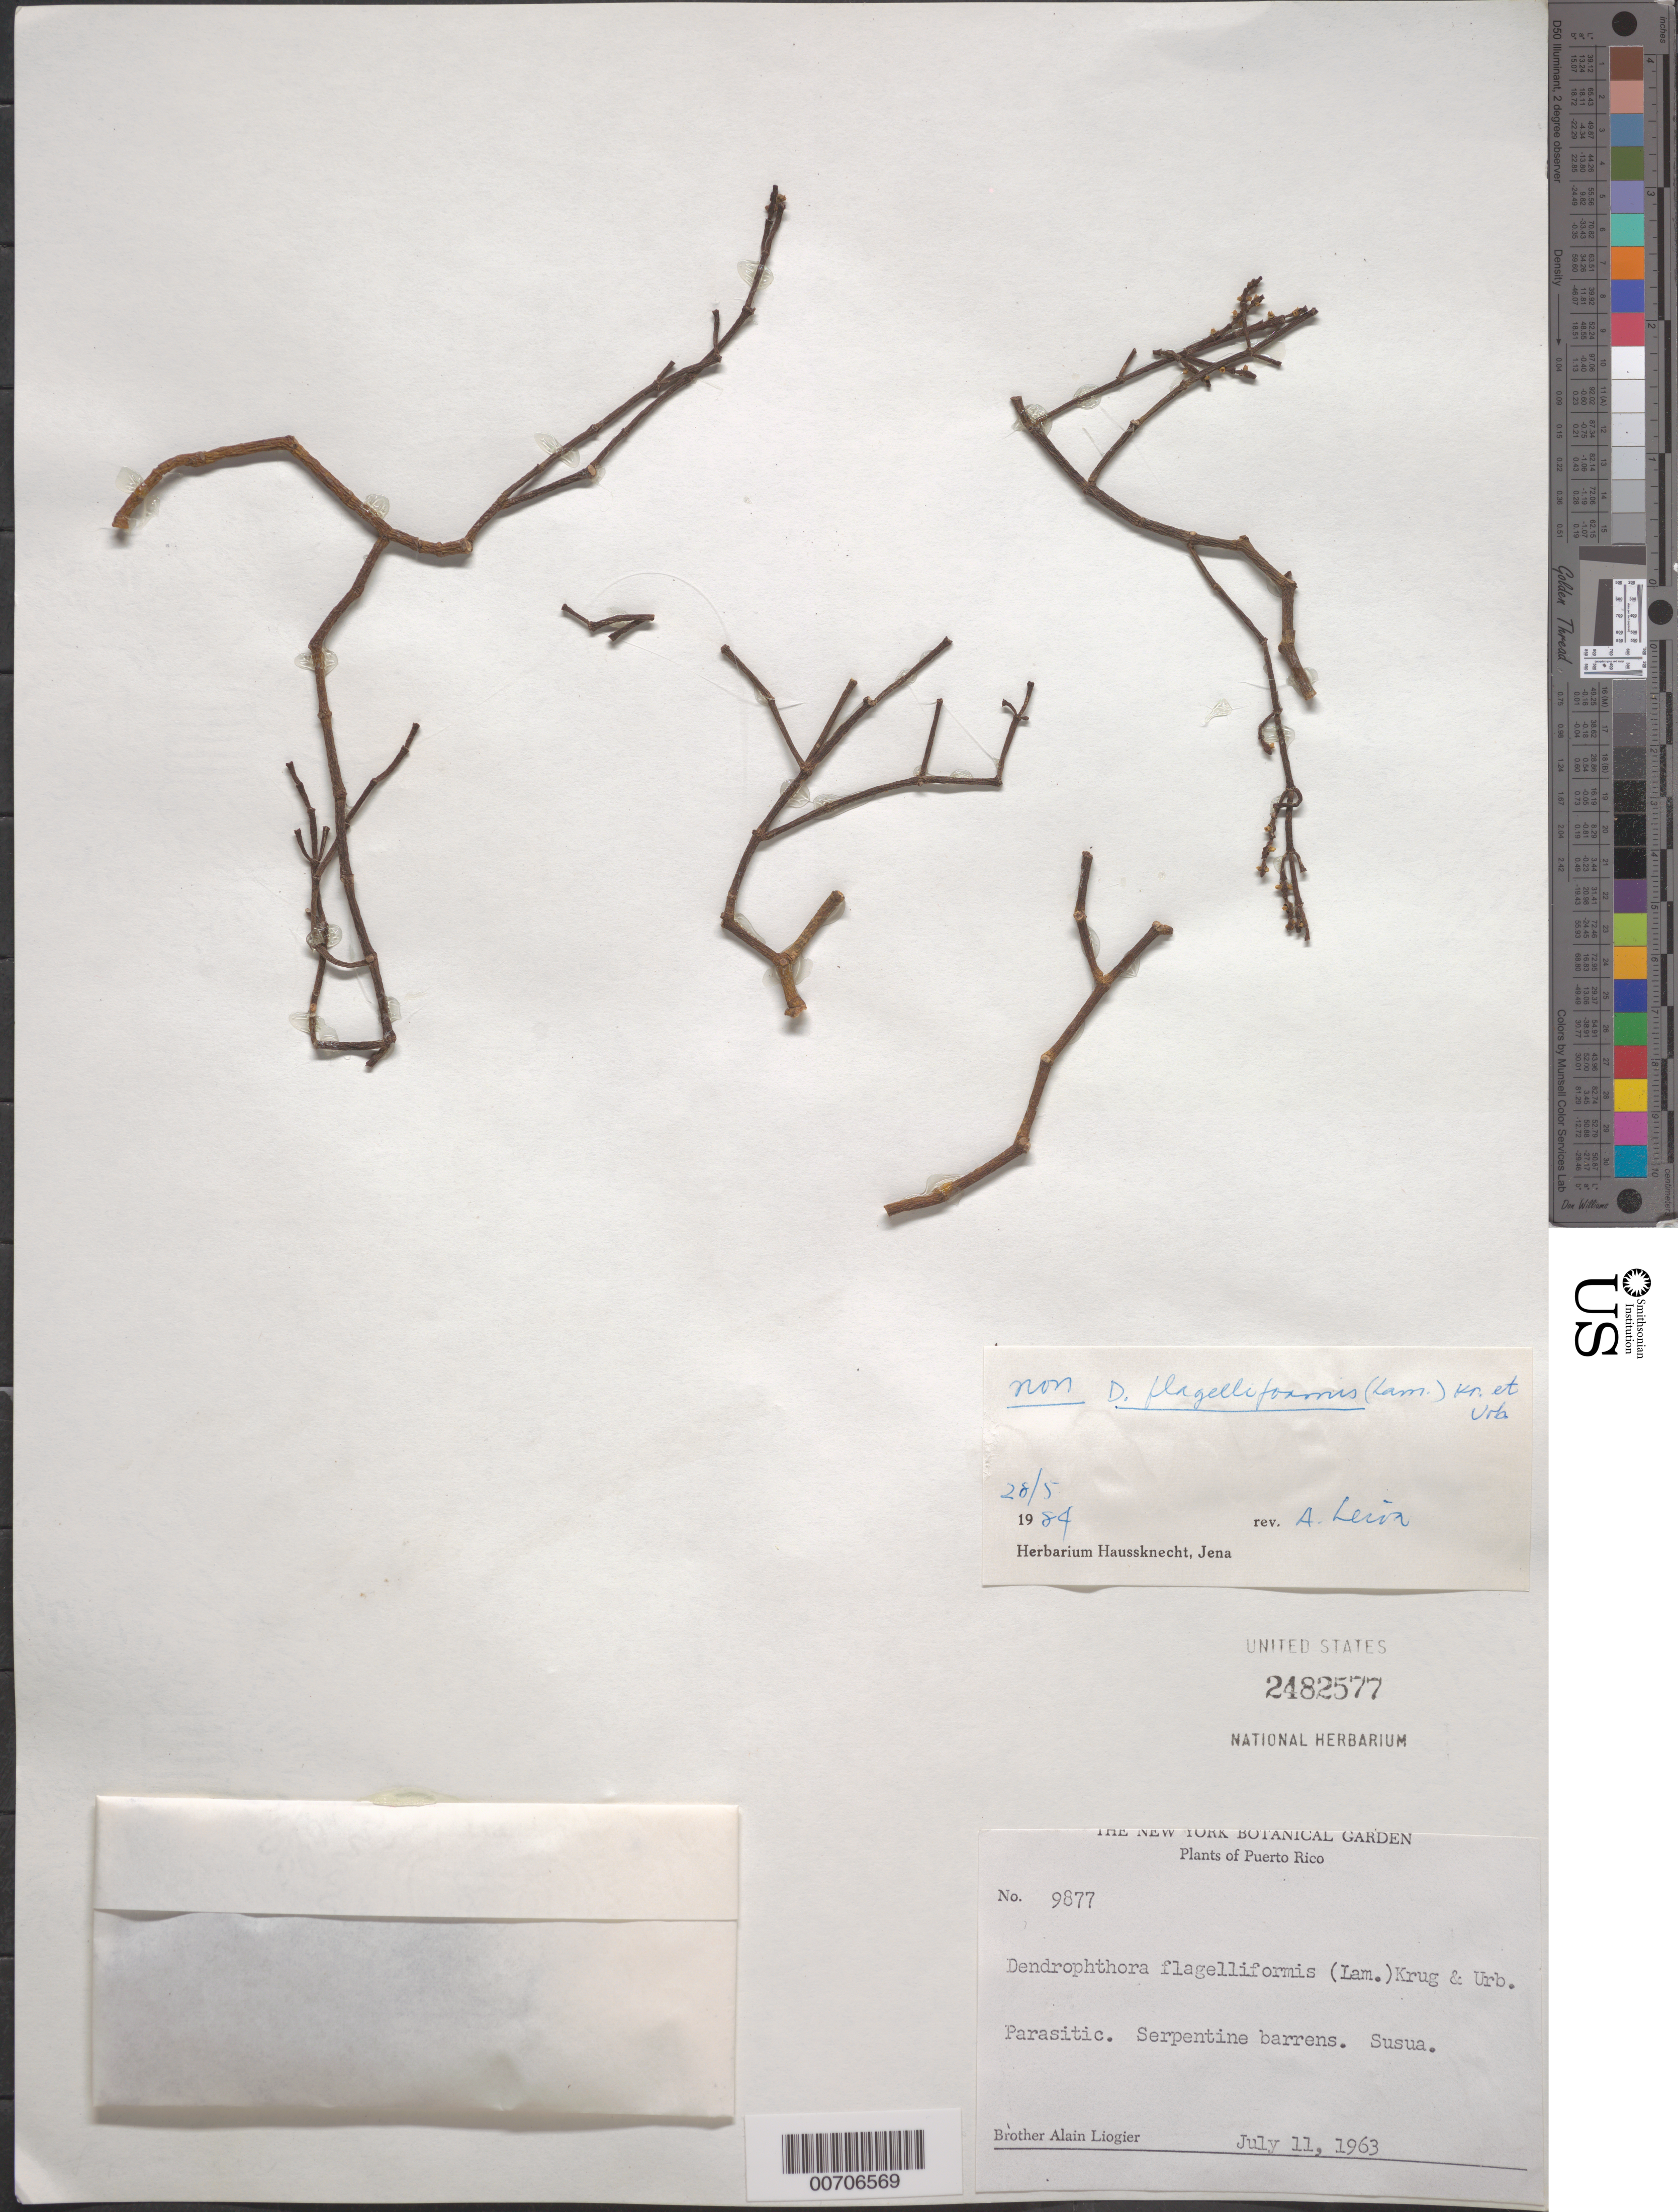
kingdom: Plantae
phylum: Tracheophyta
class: Magnoliopsida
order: Santalales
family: Viscaceae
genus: Dendrophthora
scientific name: Dendrophthora flagelliformis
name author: (Lam.) Krug & Urb.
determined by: Leiva, A.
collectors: A. H. Liogier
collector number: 9877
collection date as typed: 11 Jul 1963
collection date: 1963-07-11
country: Puerto Rico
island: Greater Antilles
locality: Susua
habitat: Serpentine barrens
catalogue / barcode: US 2482577